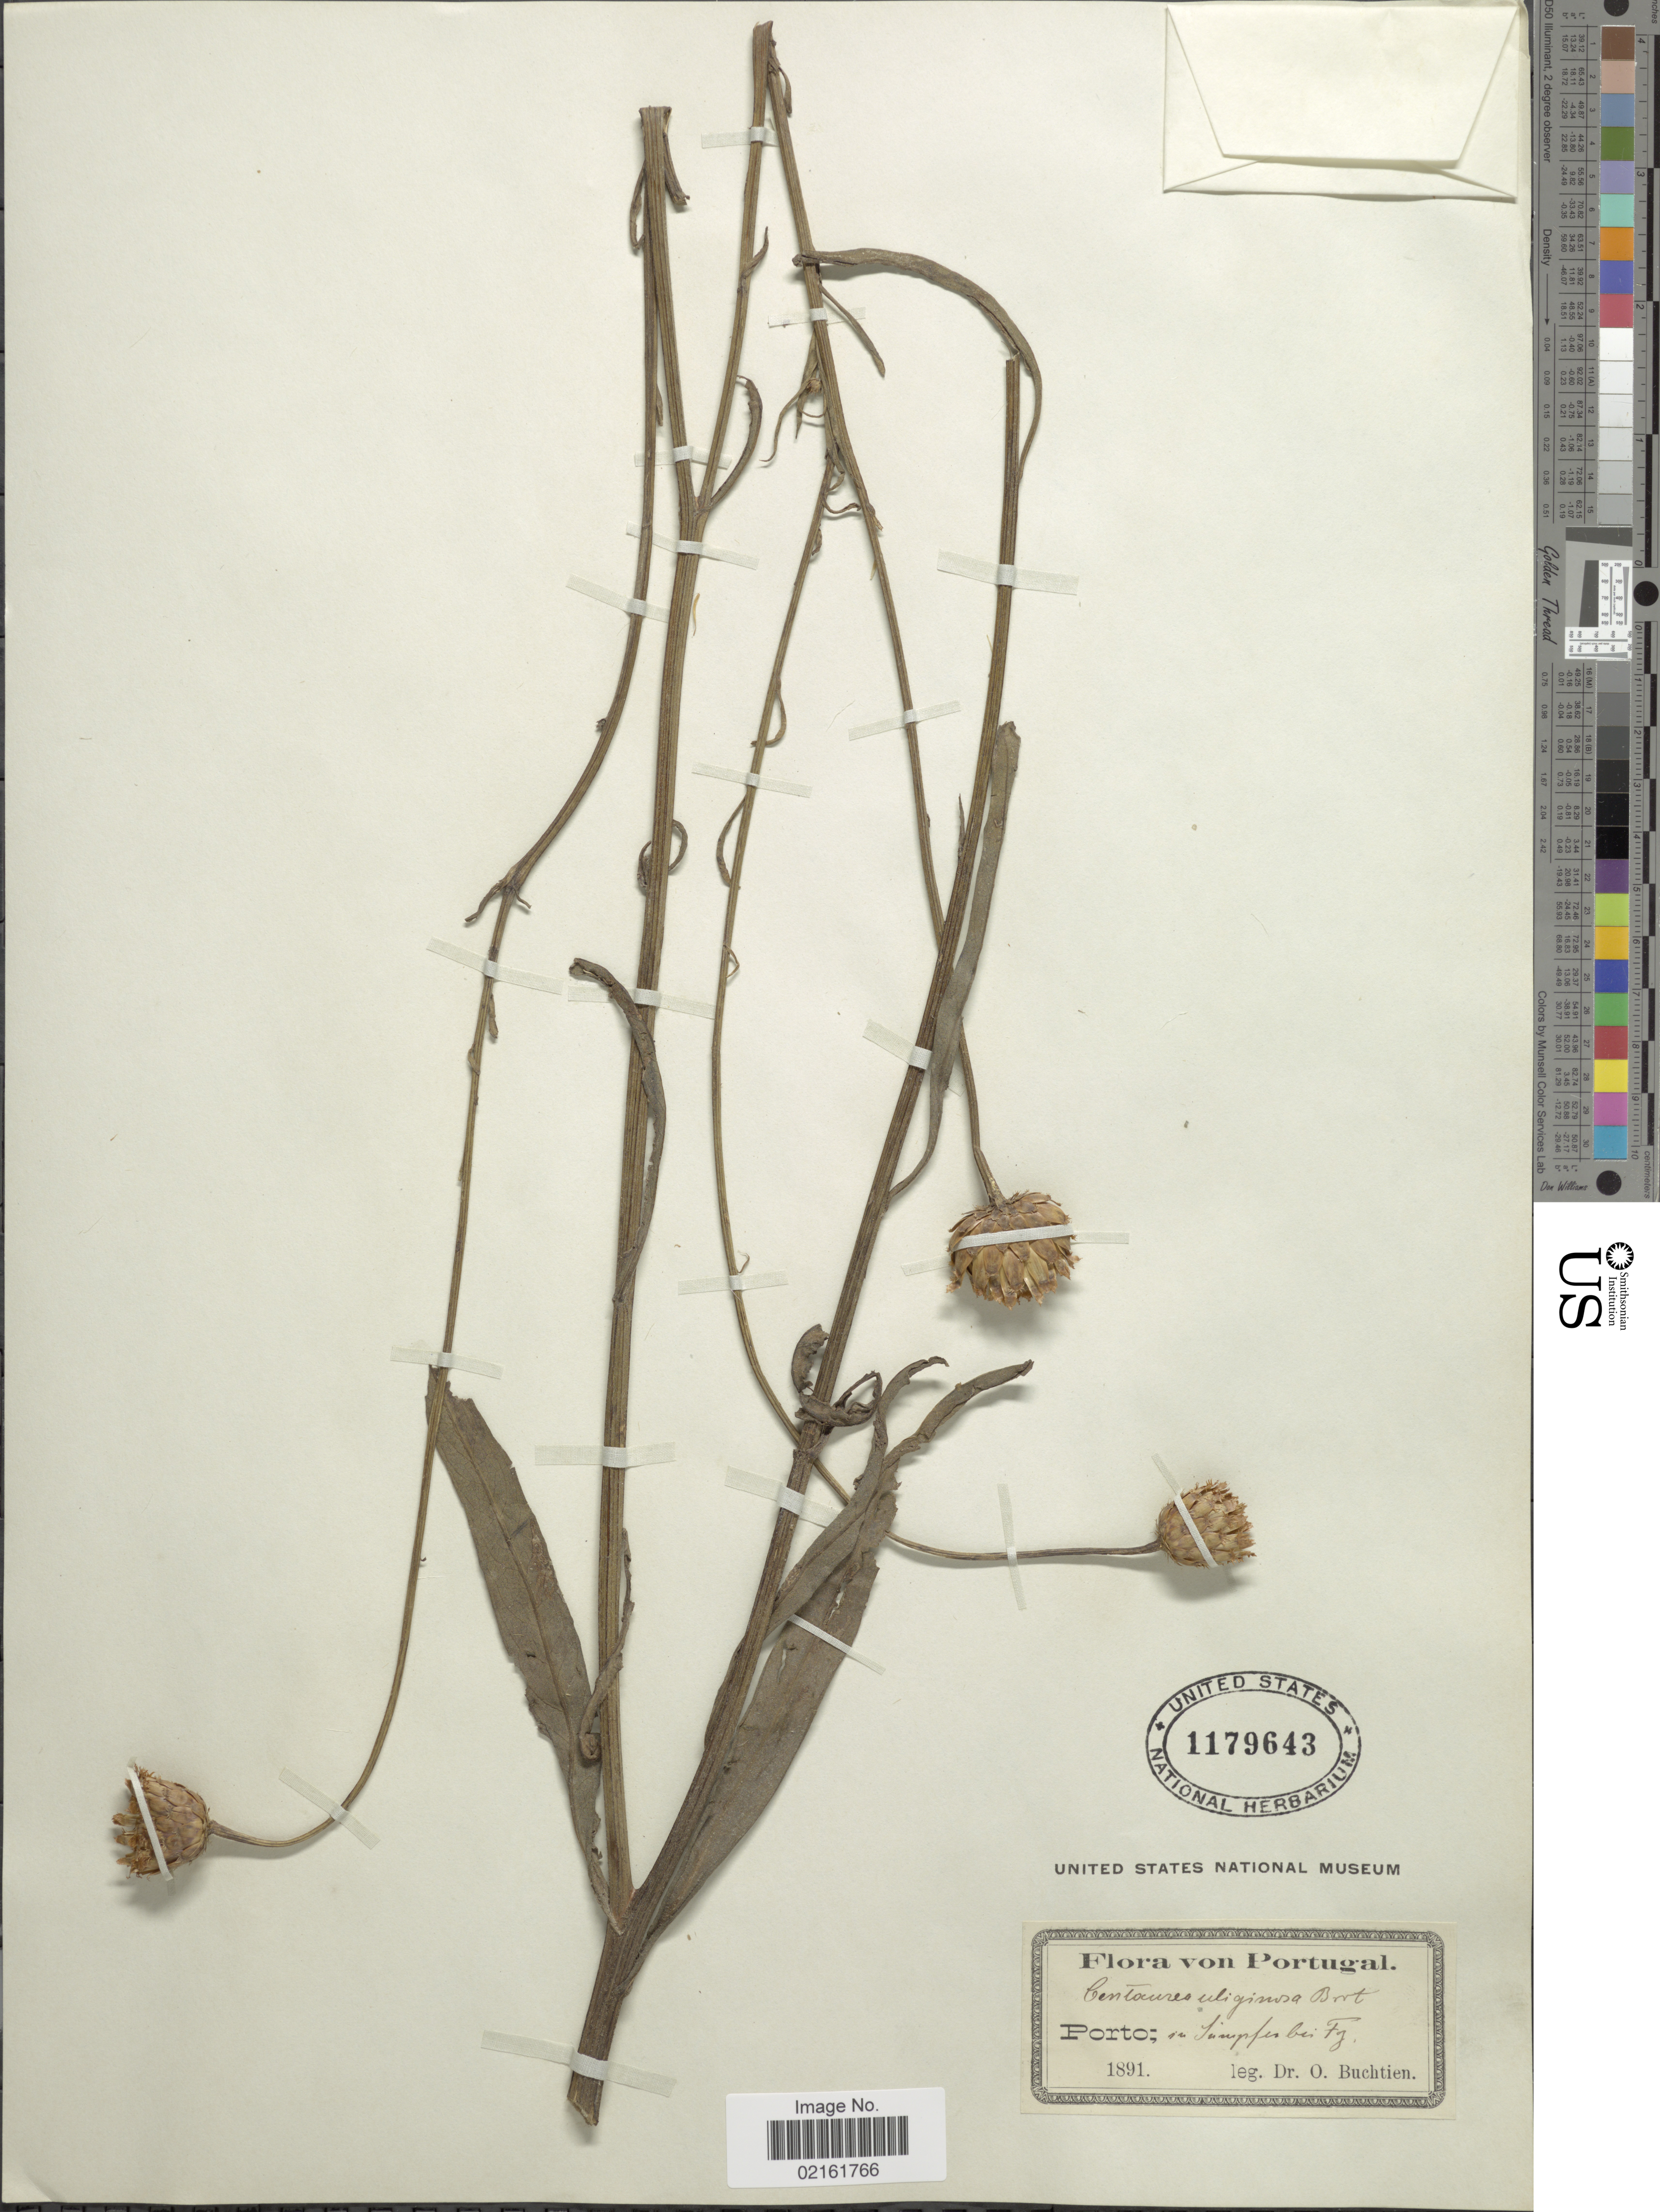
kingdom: Plantae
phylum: Tracheophyta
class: Magnoliopsida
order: Asterales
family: Asteraceae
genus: Cheirolophus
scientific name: Cheirolophus uliginosus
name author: (Brot.) Dostál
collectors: O. Buchtien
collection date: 1891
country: Portugal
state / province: Porto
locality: In marshes at Foz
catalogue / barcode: US 1179643